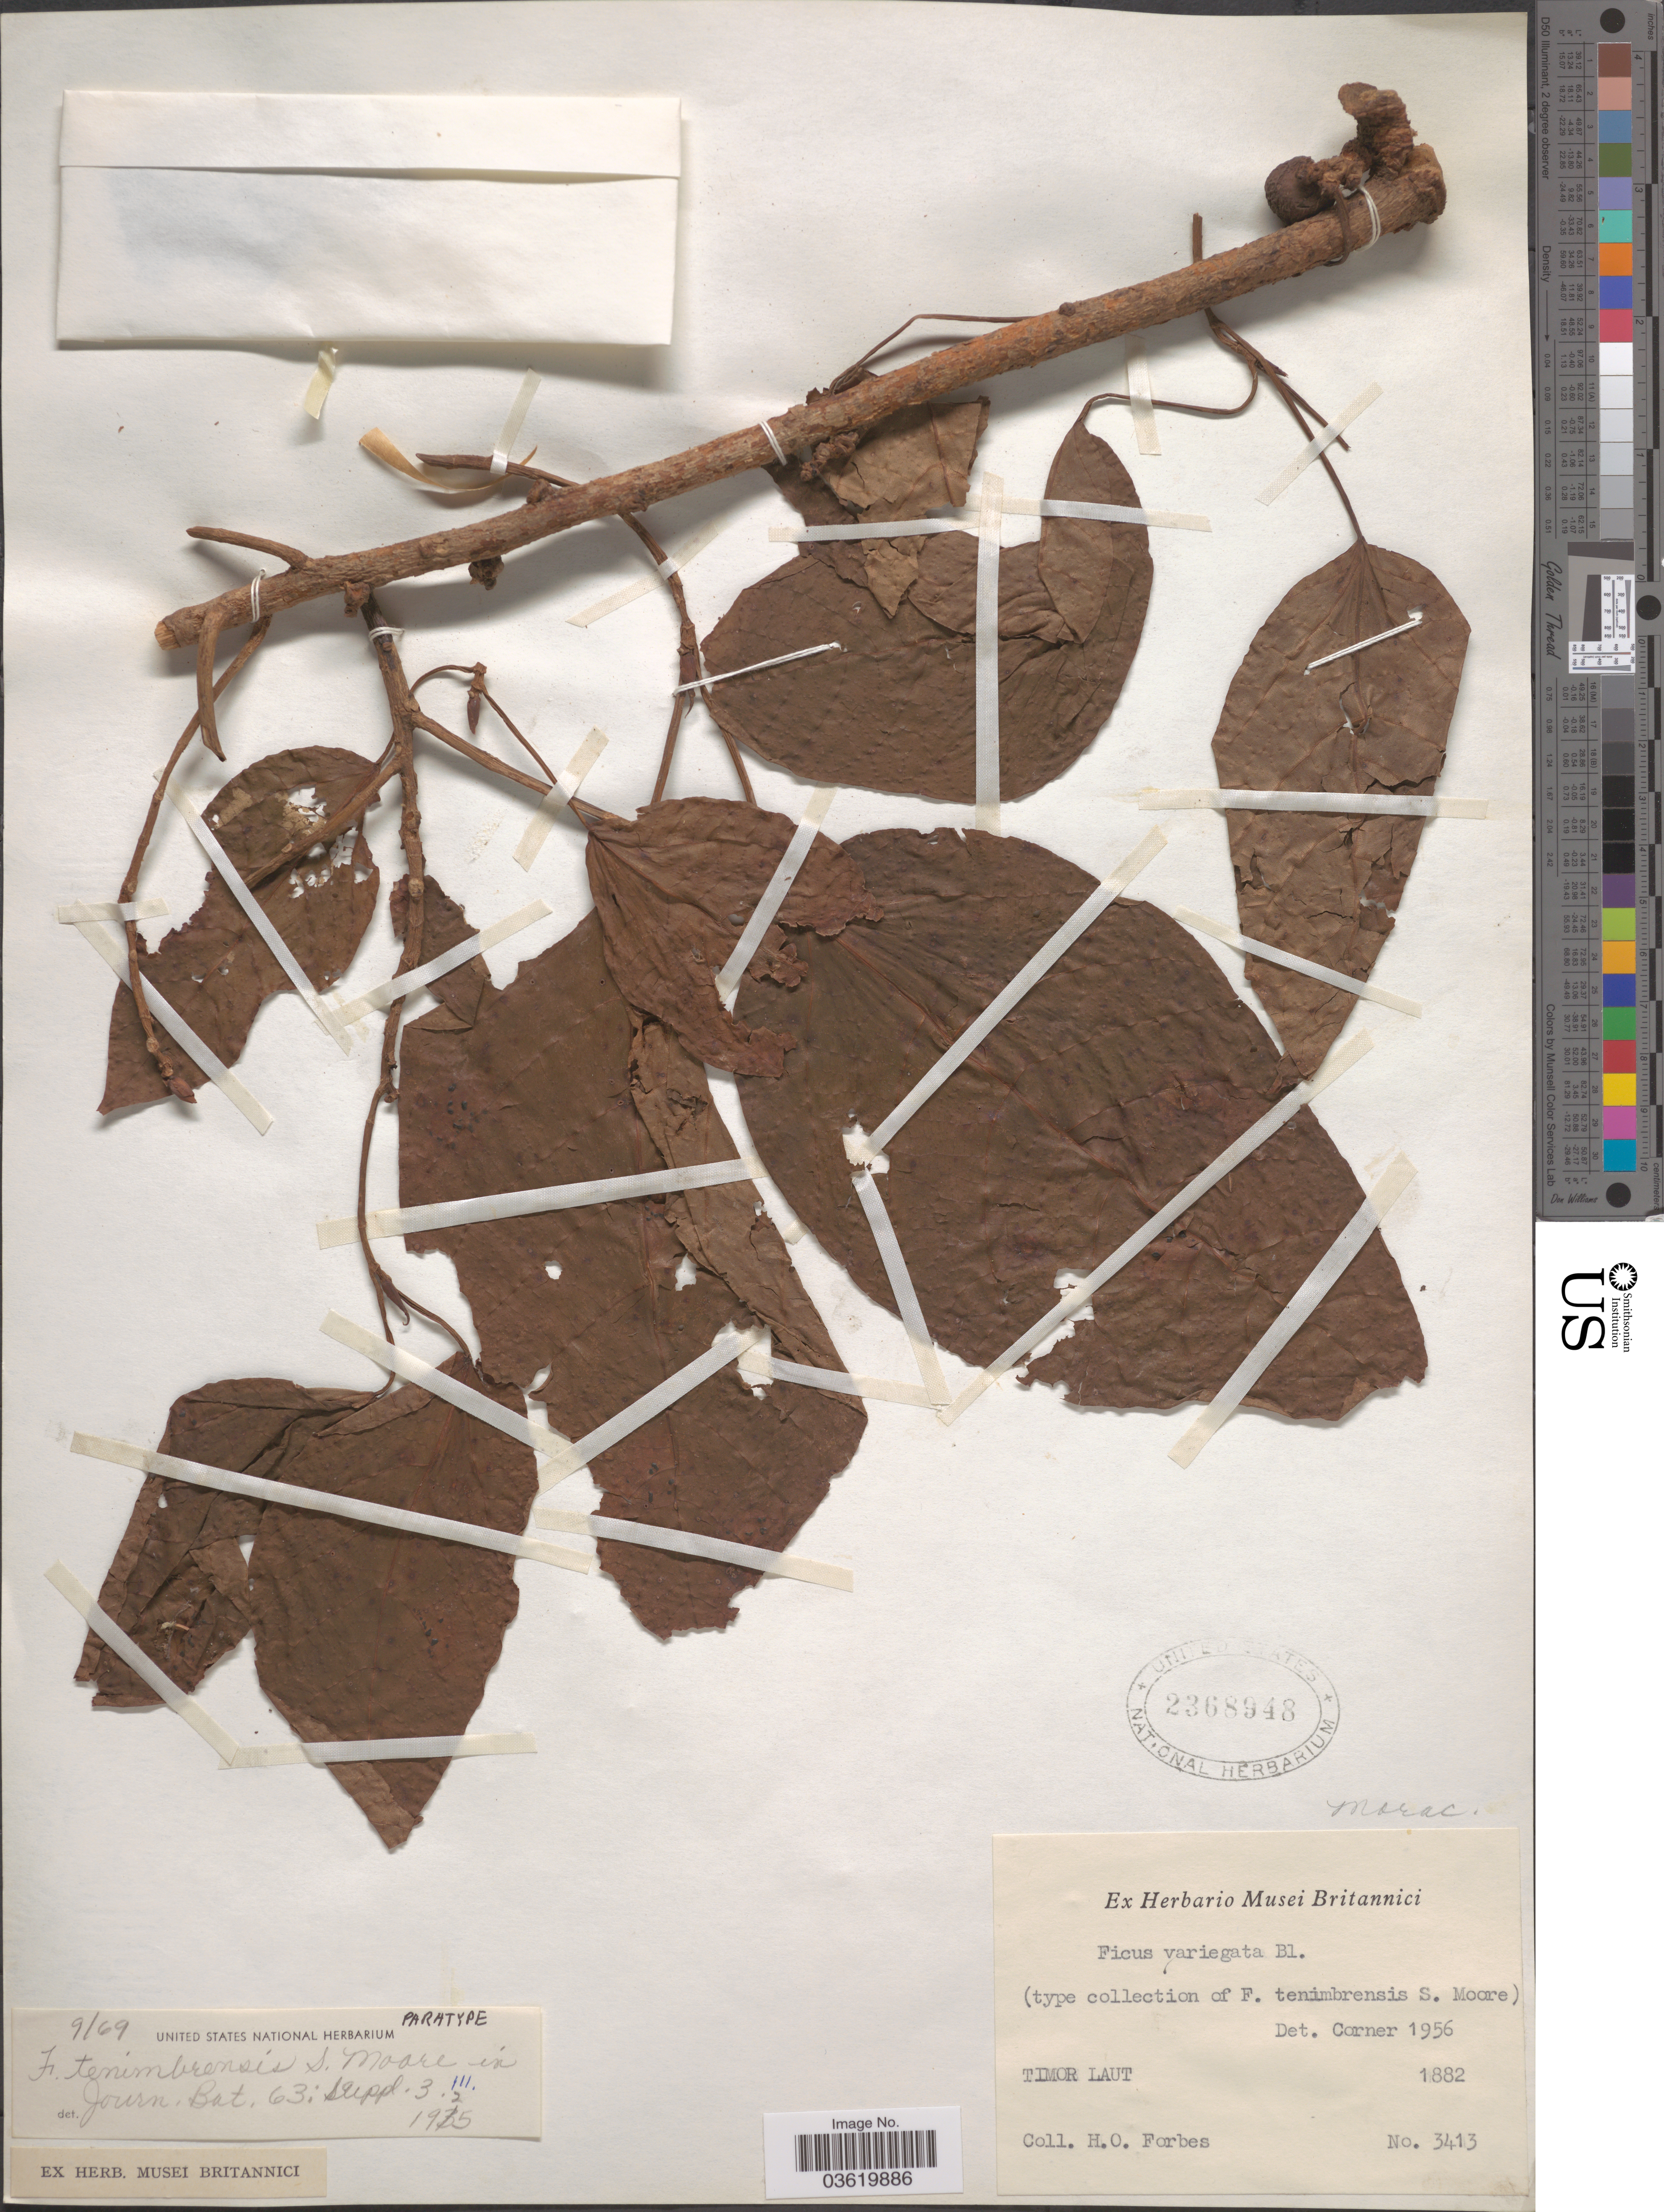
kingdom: Plantae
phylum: Tracheophyta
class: Magnoliopsida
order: Rosales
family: Moraceae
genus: Ficus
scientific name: Ficus variegata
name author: Blume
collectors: H. O. Forbes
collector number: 3413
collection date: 1882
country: Indonesia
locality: Timor Laut.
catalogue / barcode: US 2368948